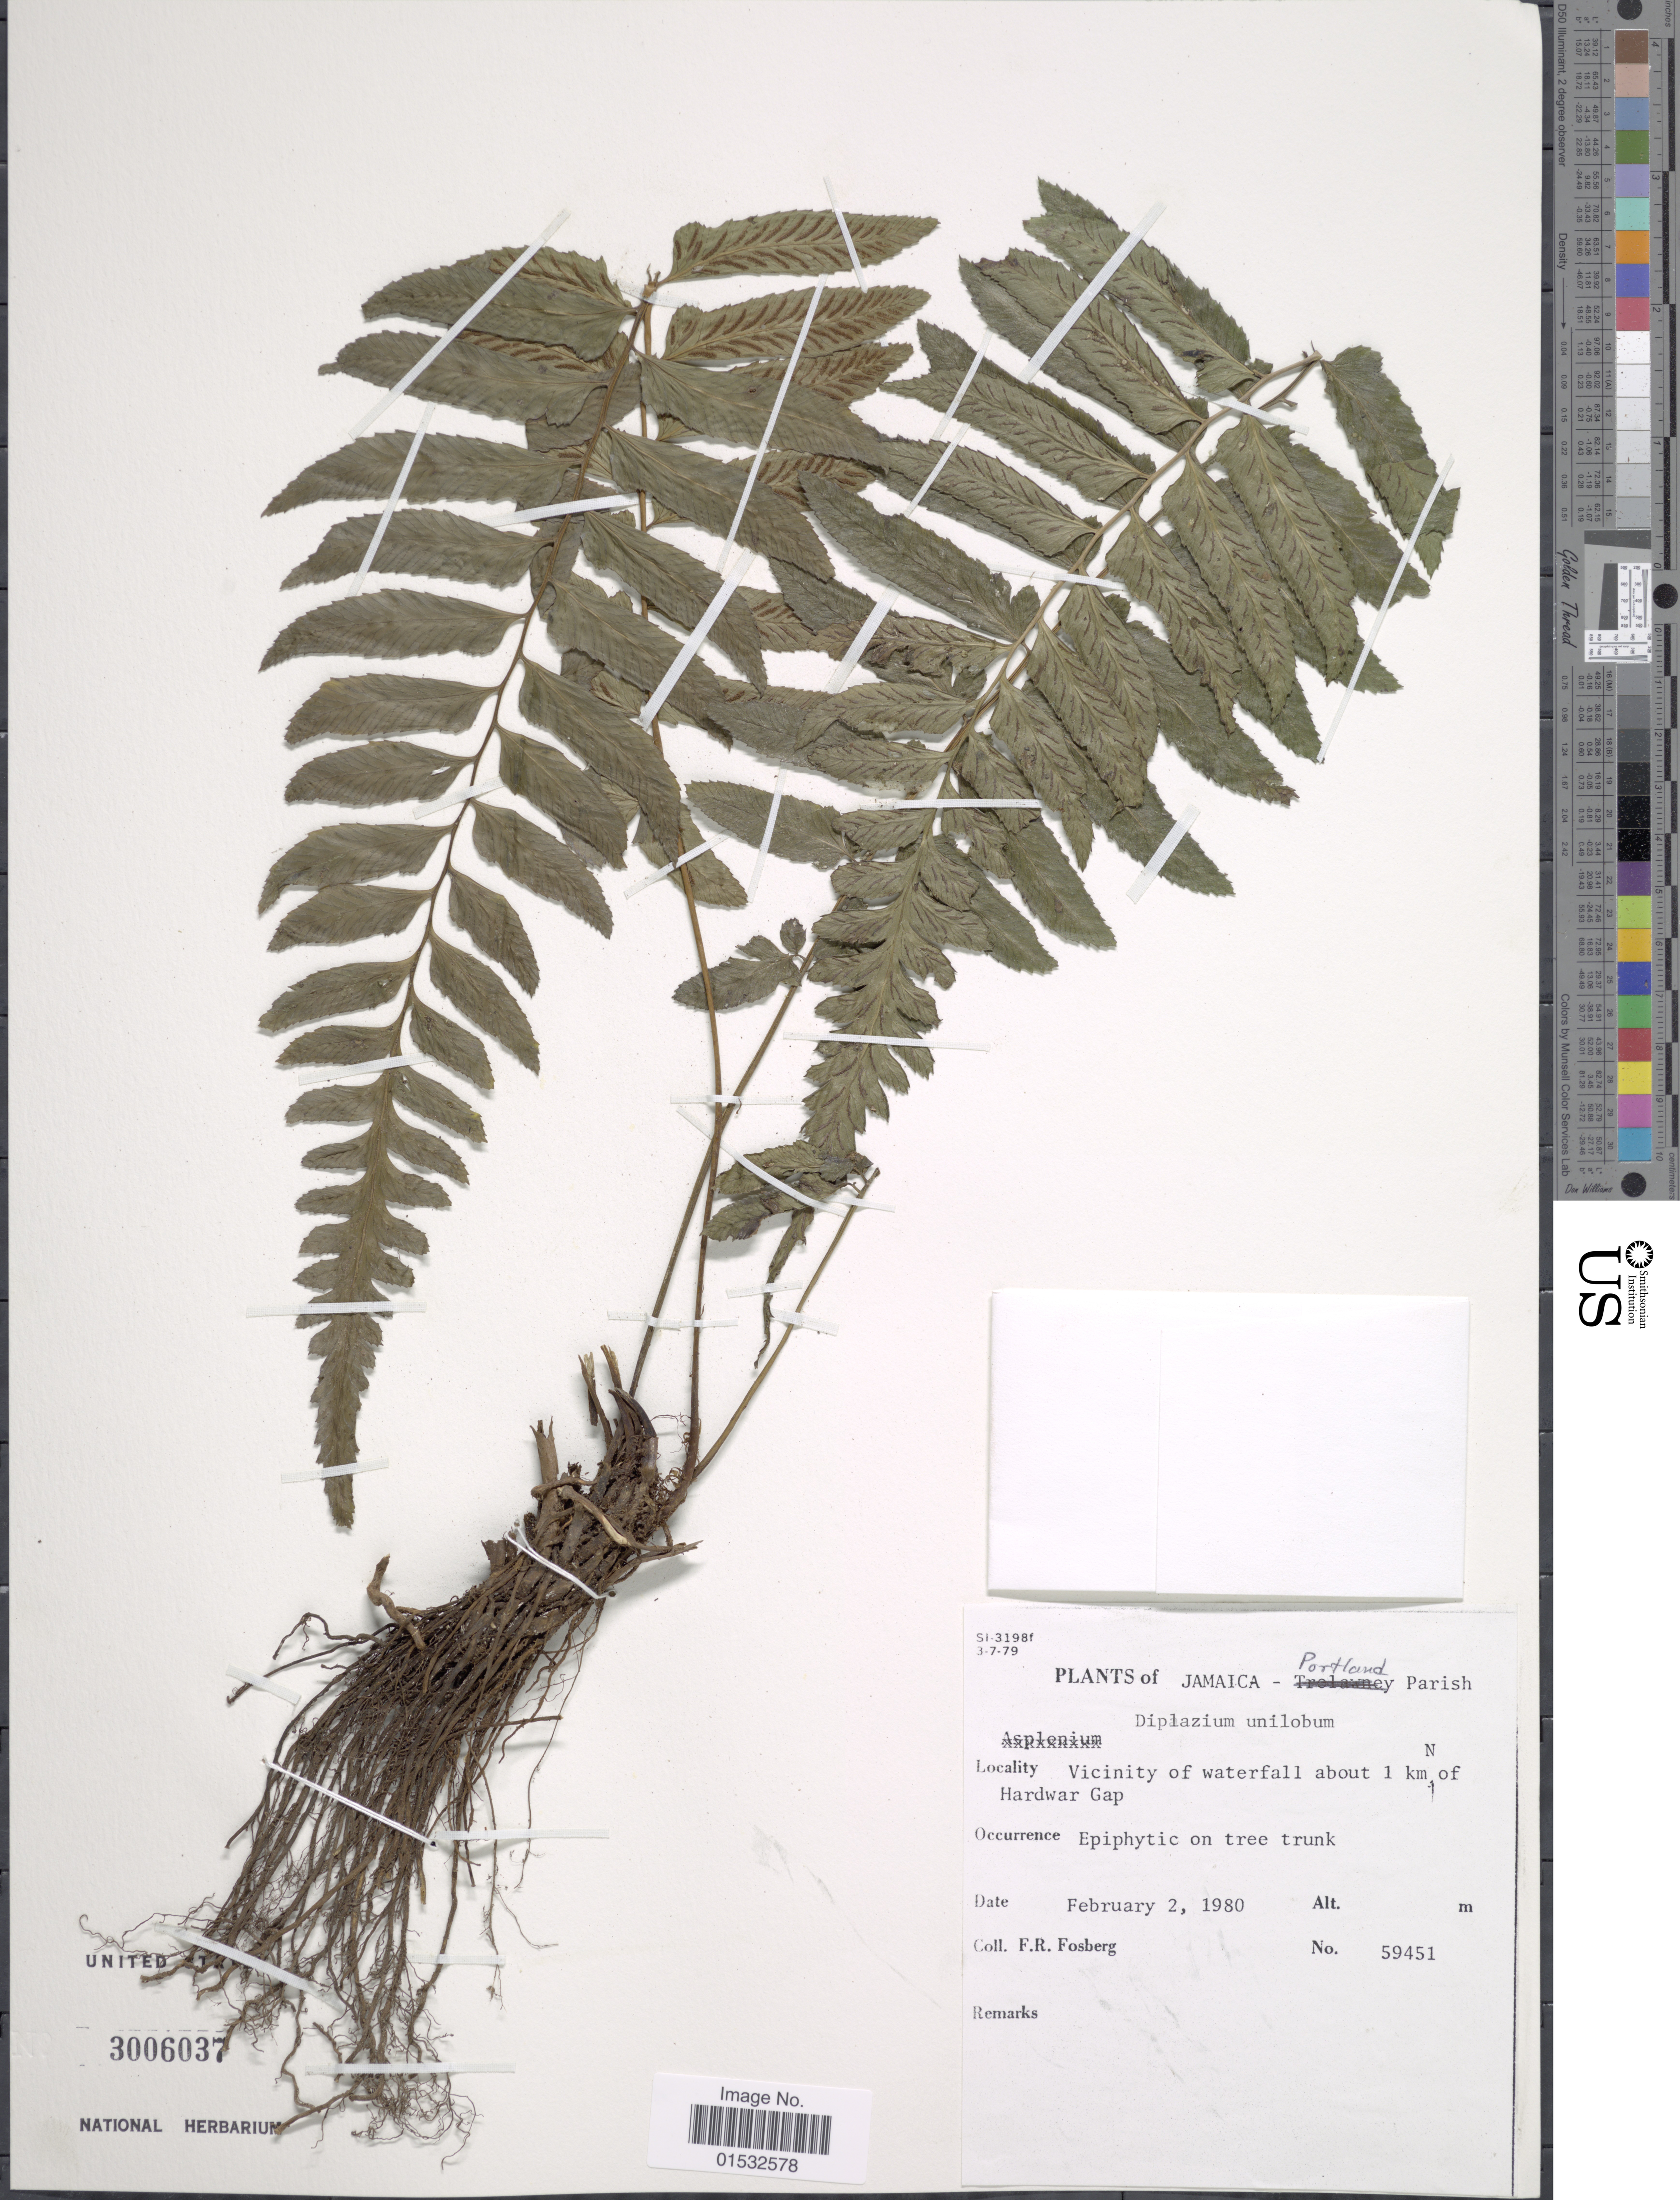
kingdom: Plantae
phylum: Tracheophyta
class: Polypodiopsida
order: Polypodiales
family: Athyriaceae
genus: Diplazium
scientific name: Diplazium unilobum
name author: (Poir.) Hieron.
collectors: F. R. Fosberg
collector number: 59451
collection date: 1980-02-02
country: Jamaica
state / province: Portland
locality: Vicinity of waterfall about 1 km N of Hardwar Gap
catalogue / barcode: US 3006037